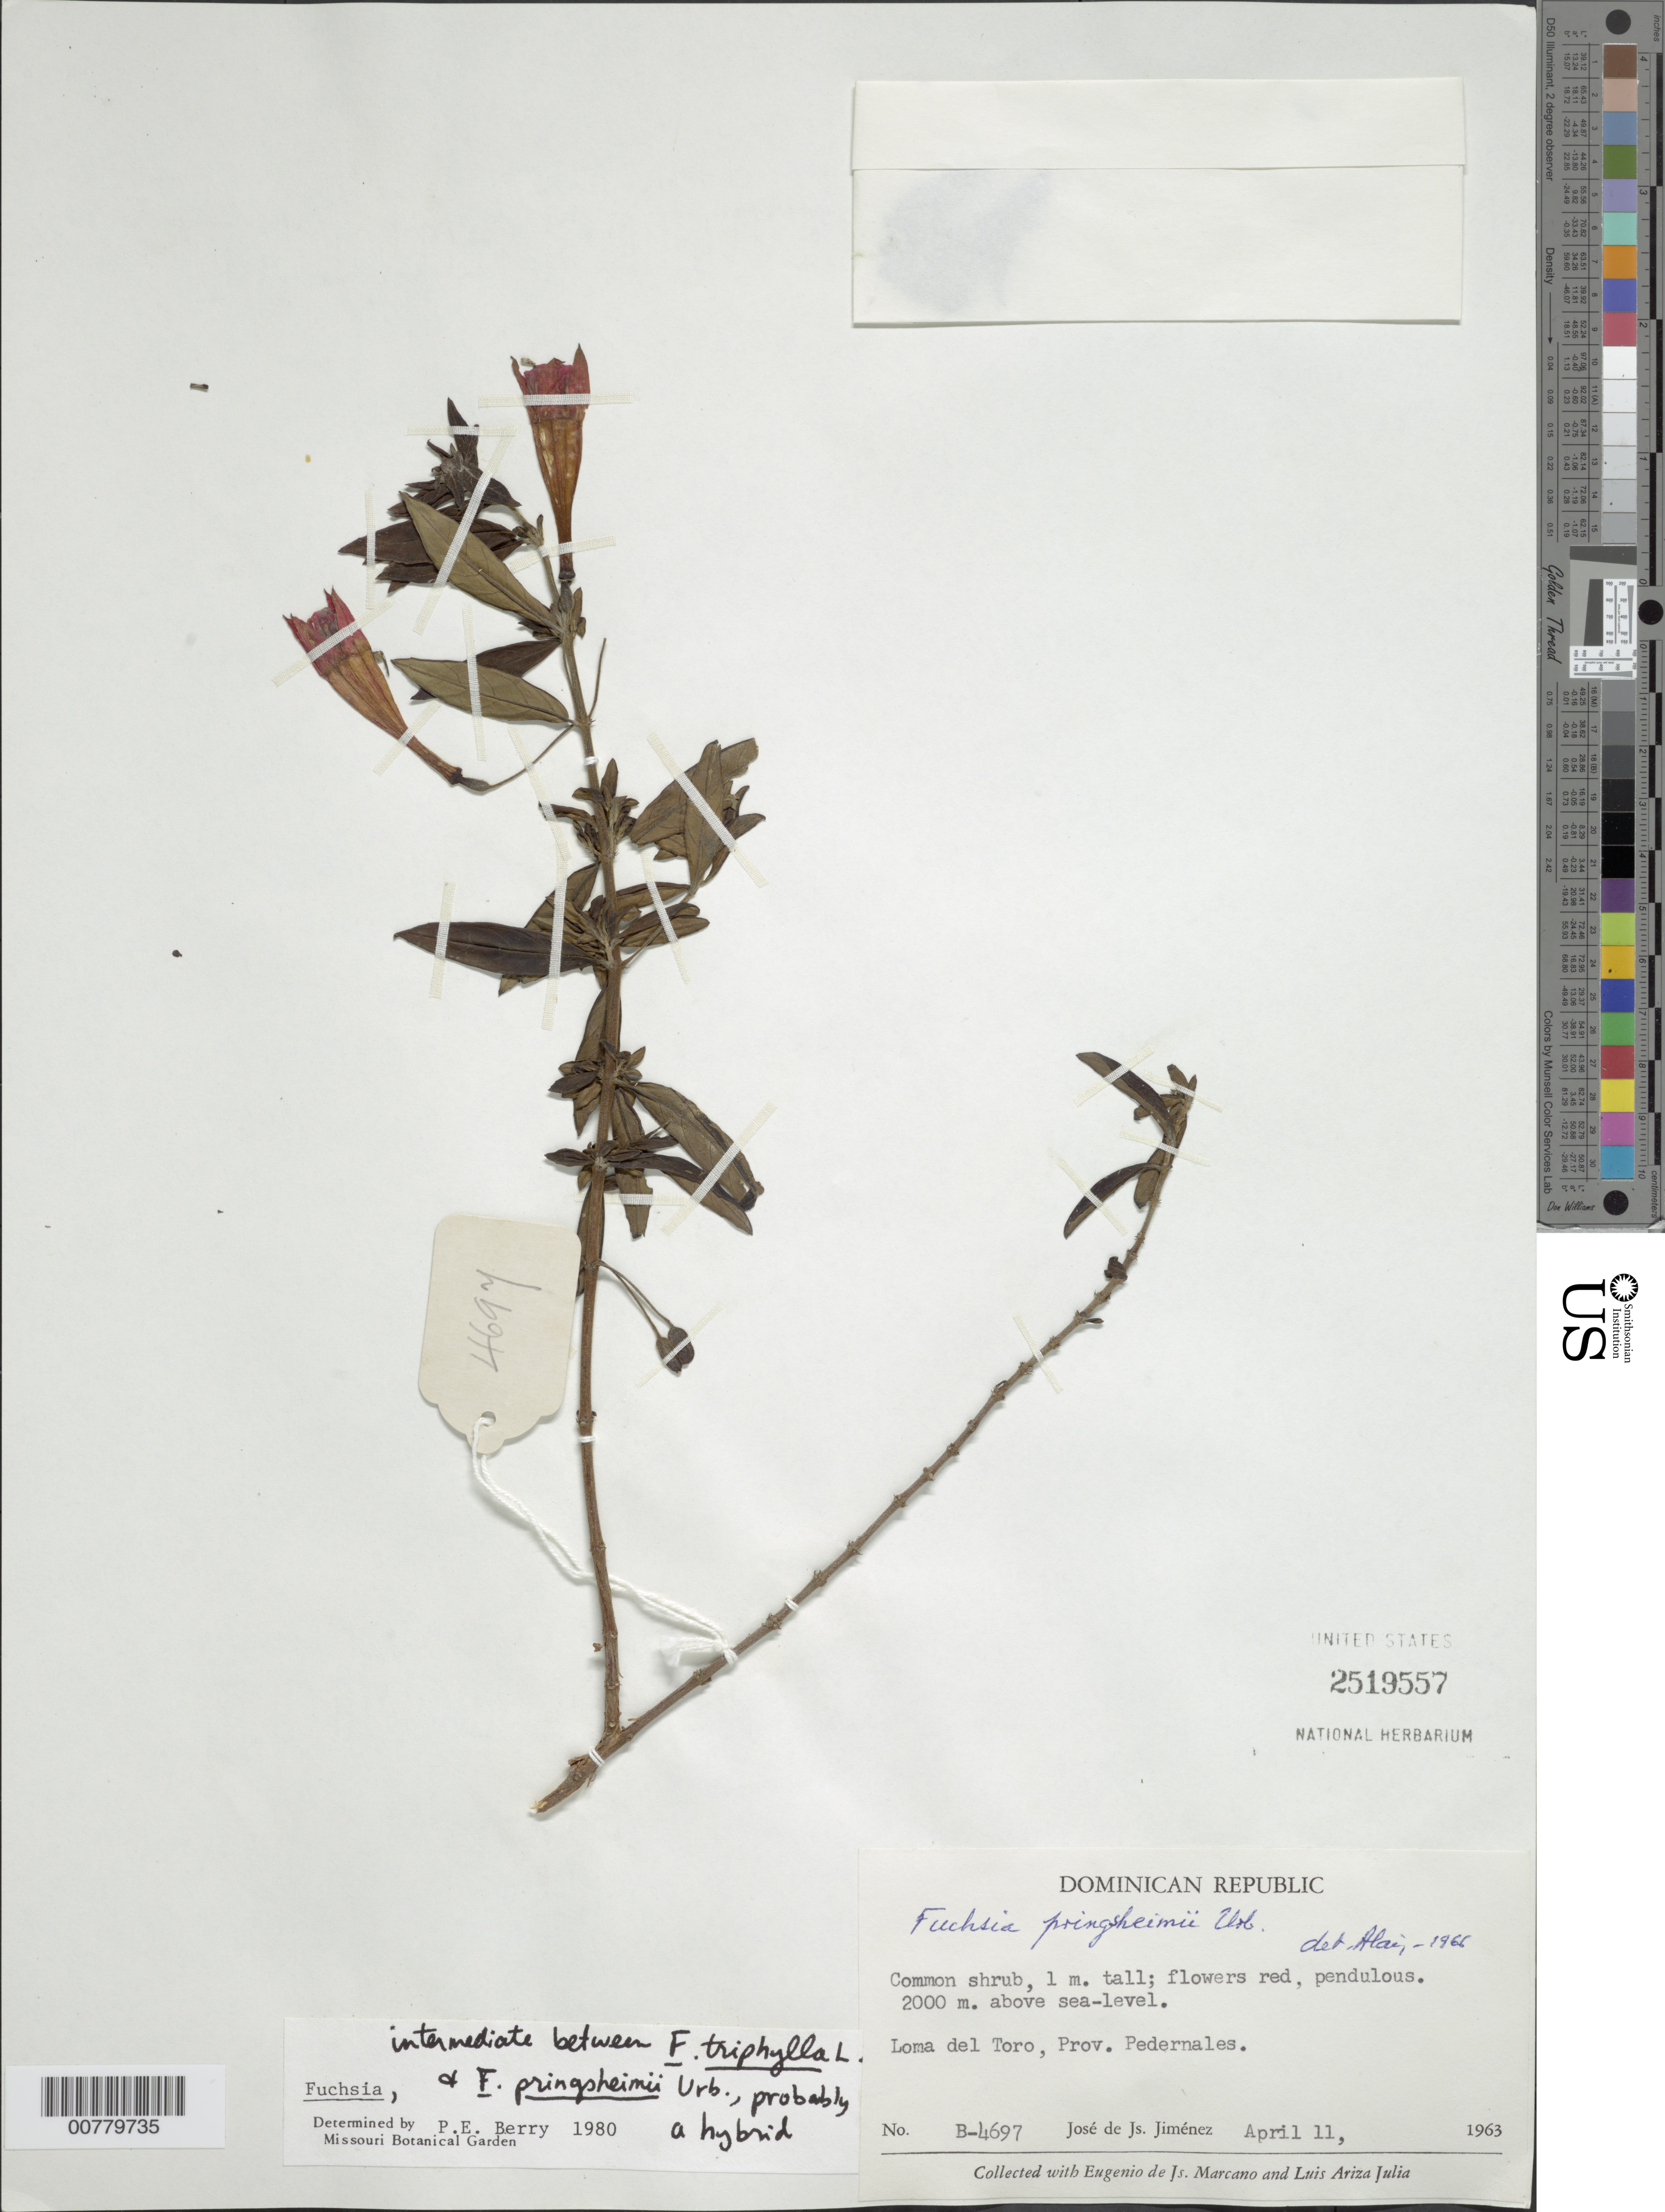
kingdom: Plantae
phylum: Tracheophyta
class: Magnoliopsida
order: Myrtales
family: Onagraceae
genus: Fuchsia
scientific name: Fuchsia triphylla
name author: L.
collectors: E. J. Marcano F. & L. Ariza-Julia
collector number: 4697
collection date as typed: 11 Apr 1963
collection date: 1963-04-11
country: Dominican Republic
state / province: Pedernales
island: Hispaniola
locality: Loma del Toro.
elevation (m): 2000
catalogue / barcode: US 2519557